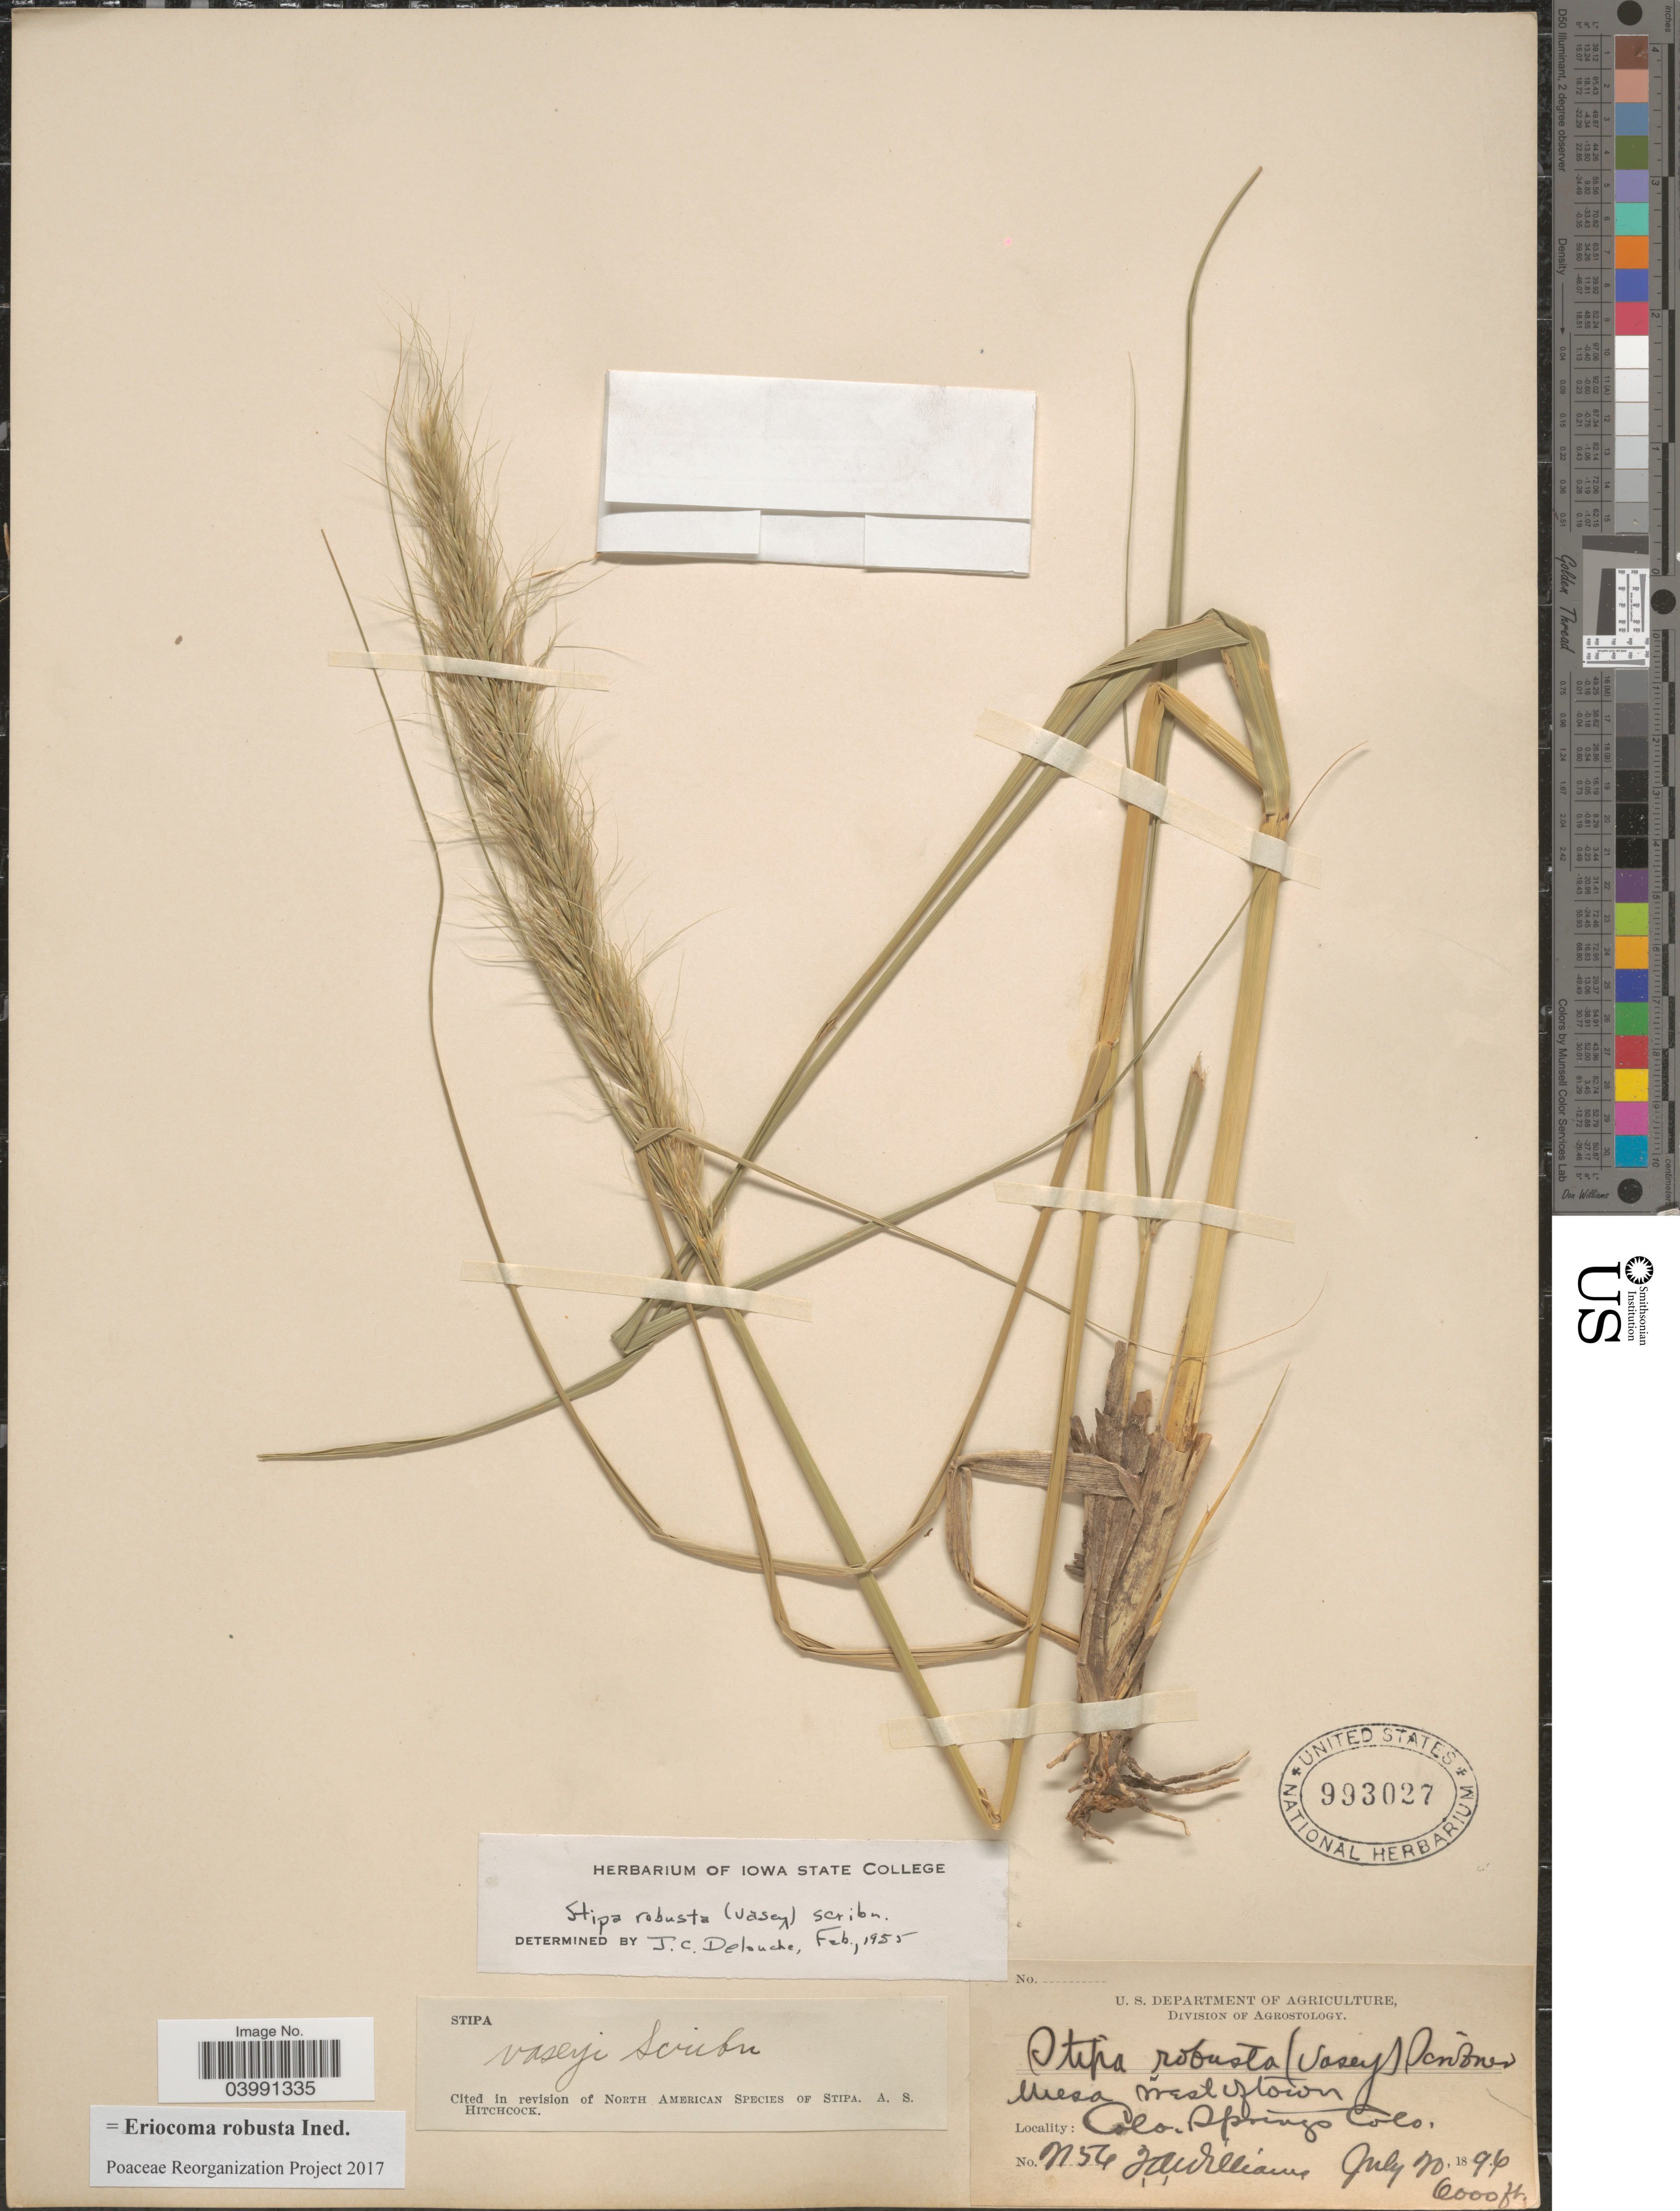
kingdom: Plantae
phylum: Tracheophyta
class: Liliopsida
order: Poales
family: Poaceae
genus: Eriocoma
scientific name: Eriocoma robusta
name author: (Vasey) Romasch.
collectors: T. A. Williams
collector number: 2156*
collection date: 1896-07-20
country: United States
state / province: Colorado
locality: Mesa West of town. Colo. Springs.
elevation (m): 1829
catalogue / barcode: US 993027